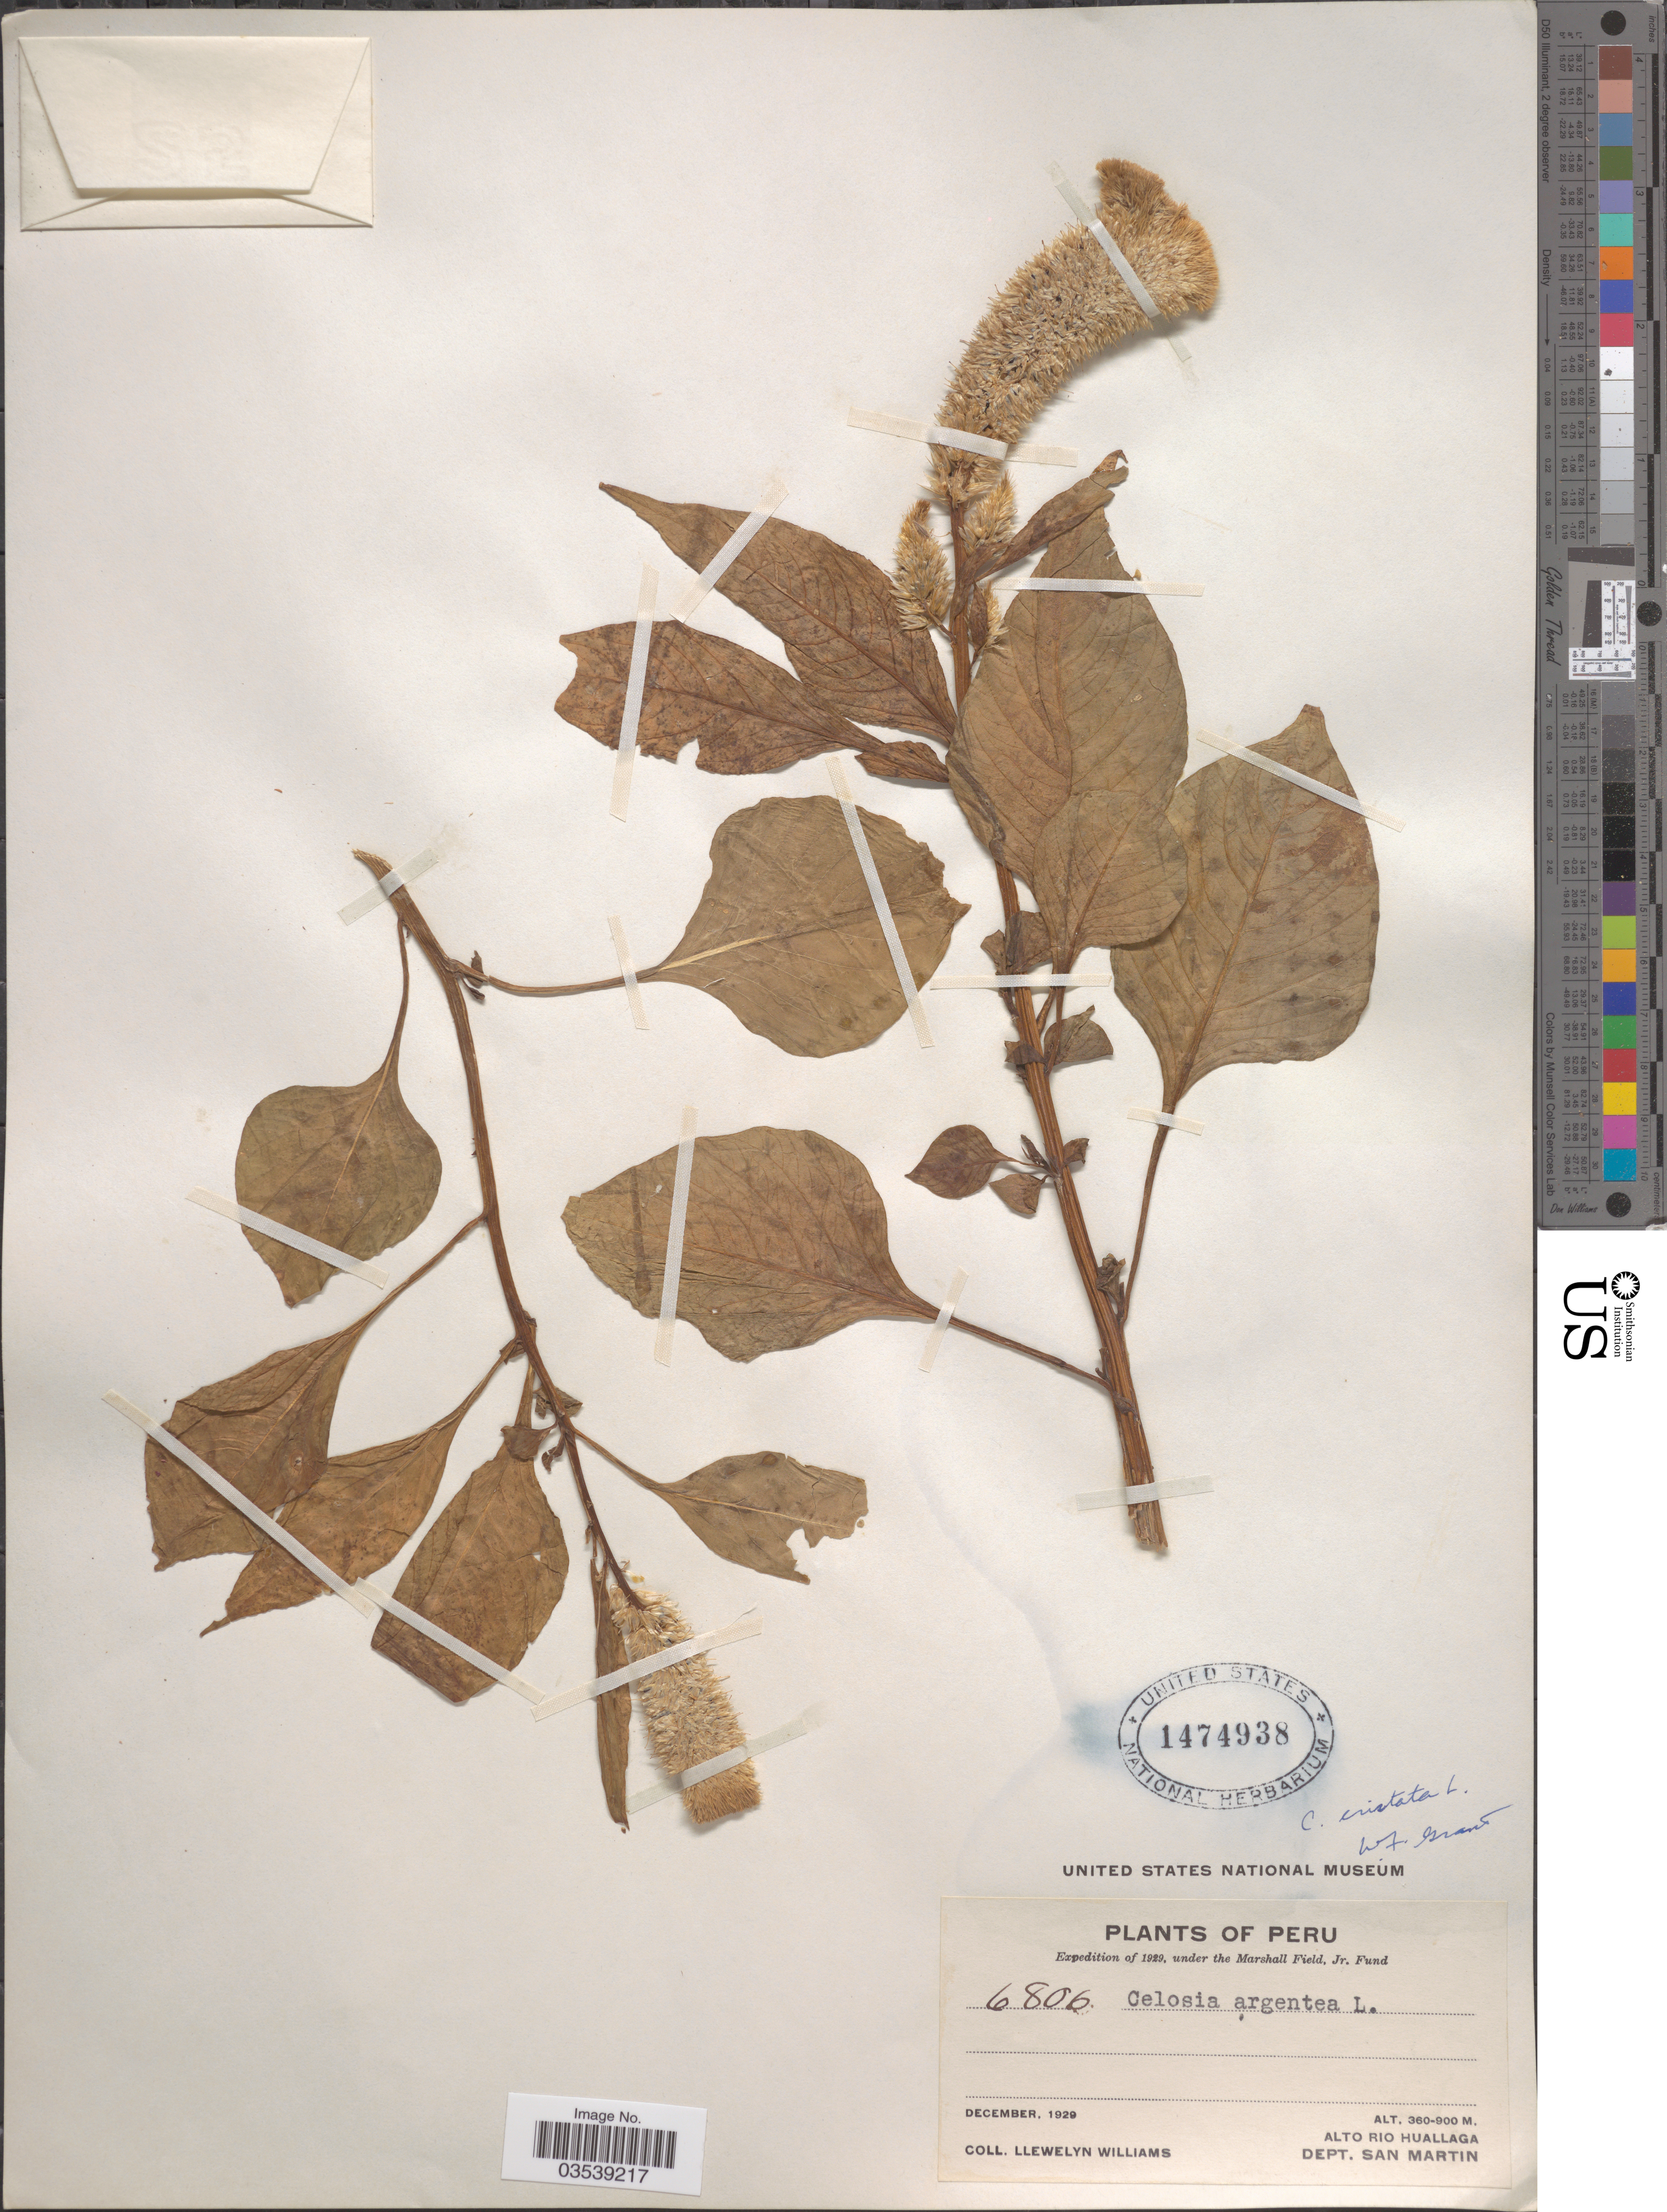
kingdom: Plantae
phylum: Tracheophyta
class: Magnoliopsida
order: Caryophyllales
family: Amaranthaceae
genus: Celosia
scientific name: Celosia argentea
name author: L.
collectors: Ll. Williams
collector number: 6806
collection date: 1929-12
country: Peru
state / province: San Martín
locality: Alto Rio Huallaga, Dept. San Martin.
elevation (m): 360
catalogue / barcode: US 1474938